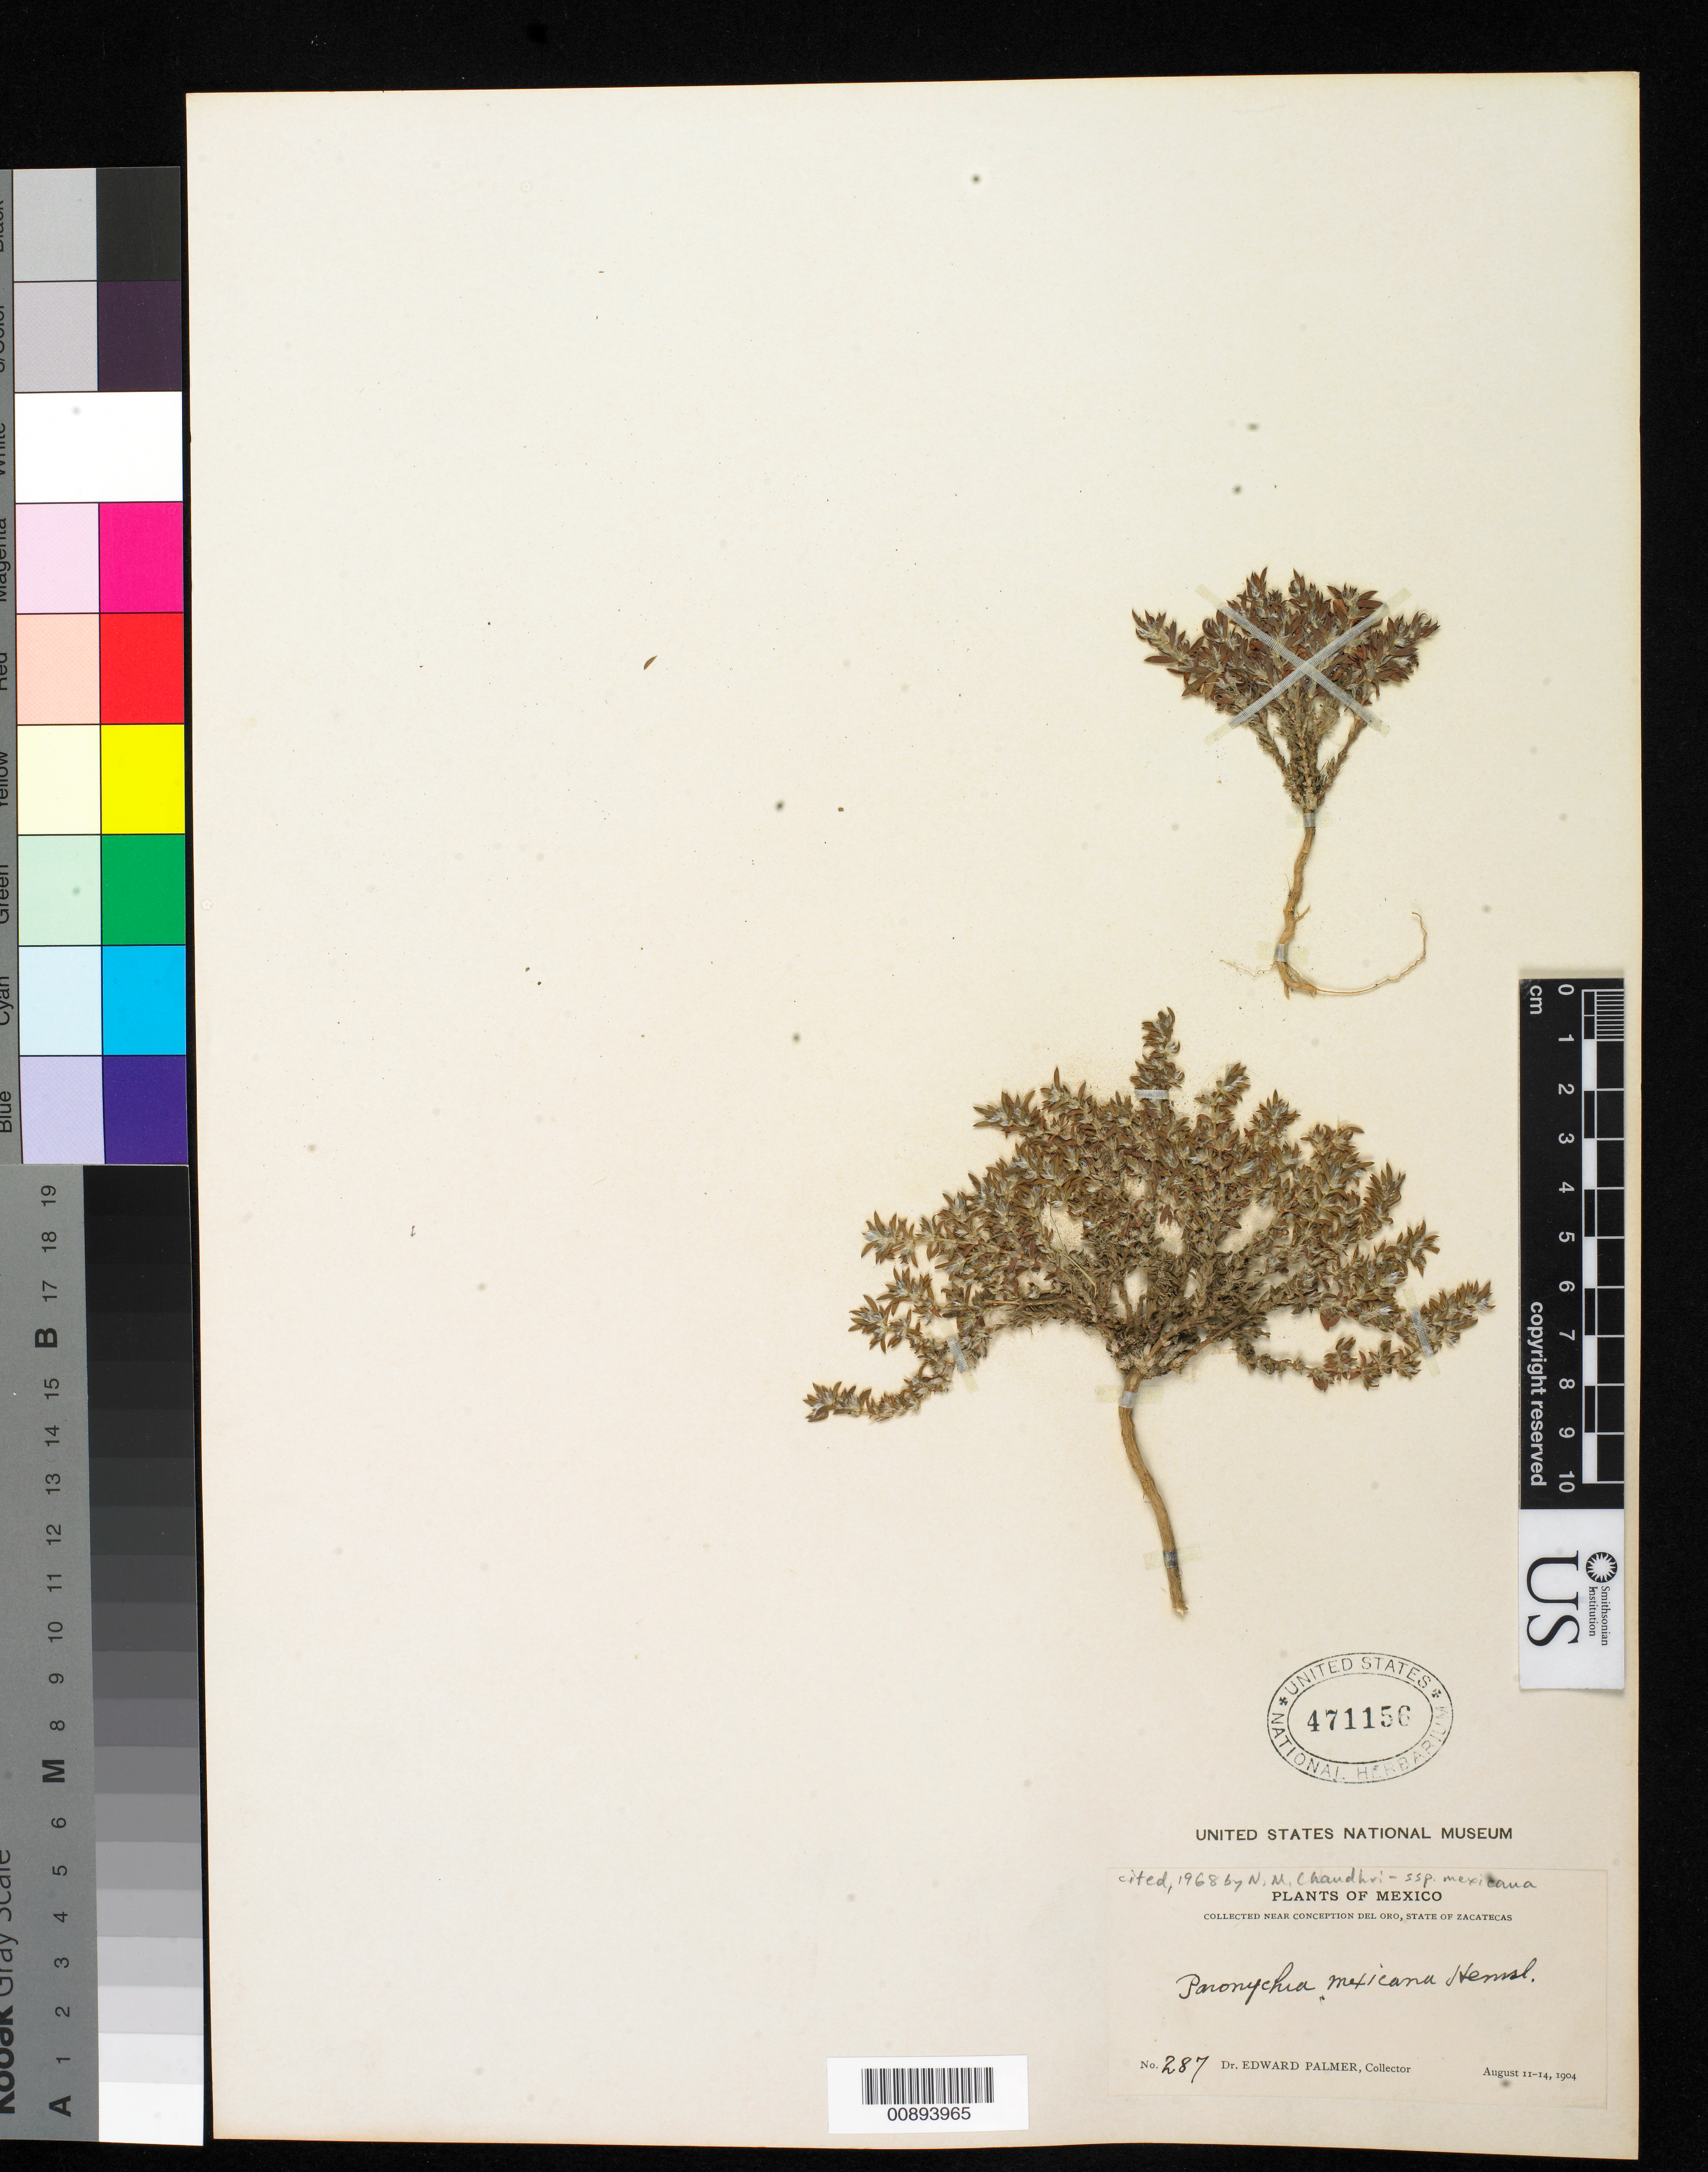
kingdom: Plantae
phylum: Tracheophyta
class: Magnoliopsida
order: Caryophyllales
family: Caryophyllaceae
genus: Paronychia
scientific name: Paronychia mexicana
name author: Hemsl.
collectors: E. Palmer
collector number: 287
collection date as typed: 11 Aug 1904 to 14 Aug 1904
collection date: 1904-08-11/1904-08-14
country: Mexico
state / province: Zacatecas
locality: Near Concepción del Oro, Zacatecas.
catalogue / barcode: US 471156